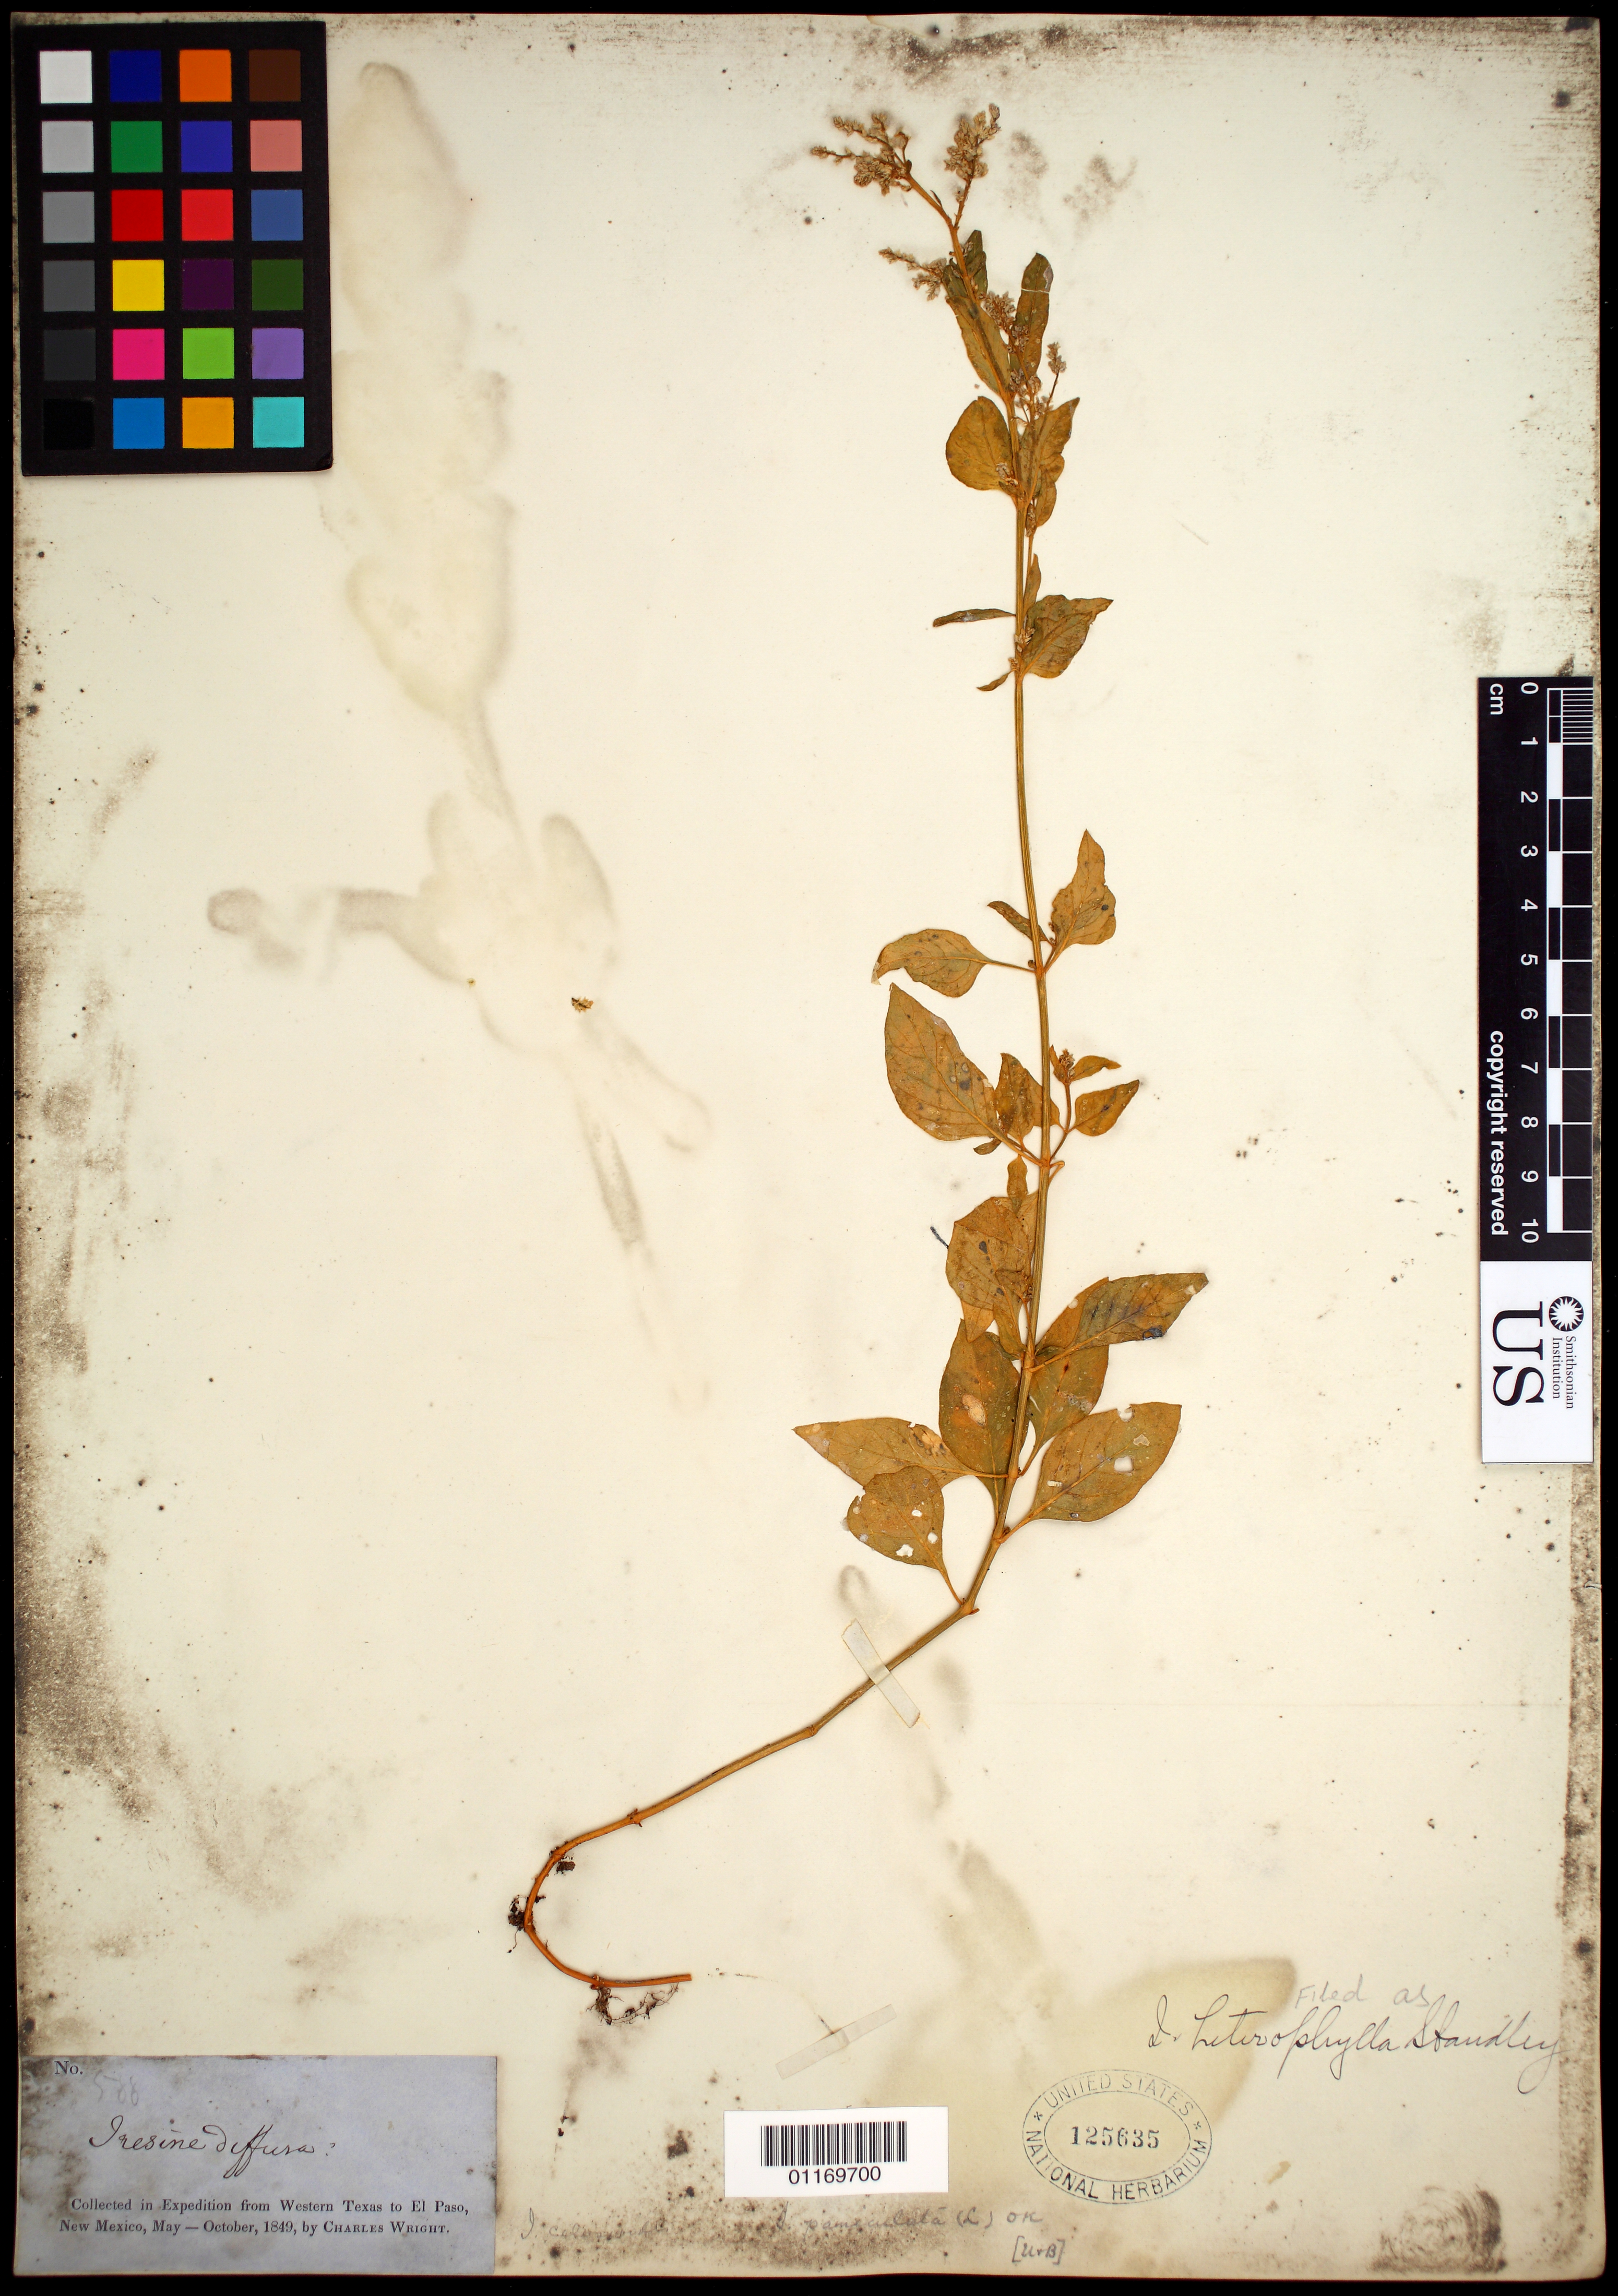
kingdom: Plantae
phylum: Tracheophyta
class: Magnoliopsida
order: Caryophyllales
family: Amaranthaceae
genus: Iresine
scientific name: Iresine diffusa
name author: Humb. & Bonpl. ex Willd.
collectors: C. Wright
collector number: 588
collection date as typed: May 1849 to -- Oct 1849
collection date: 1849-05/1849-10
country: United States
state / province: New Mexico / Texas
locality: From Western Texas to El Paso, New Mexico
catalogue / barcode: US 125635